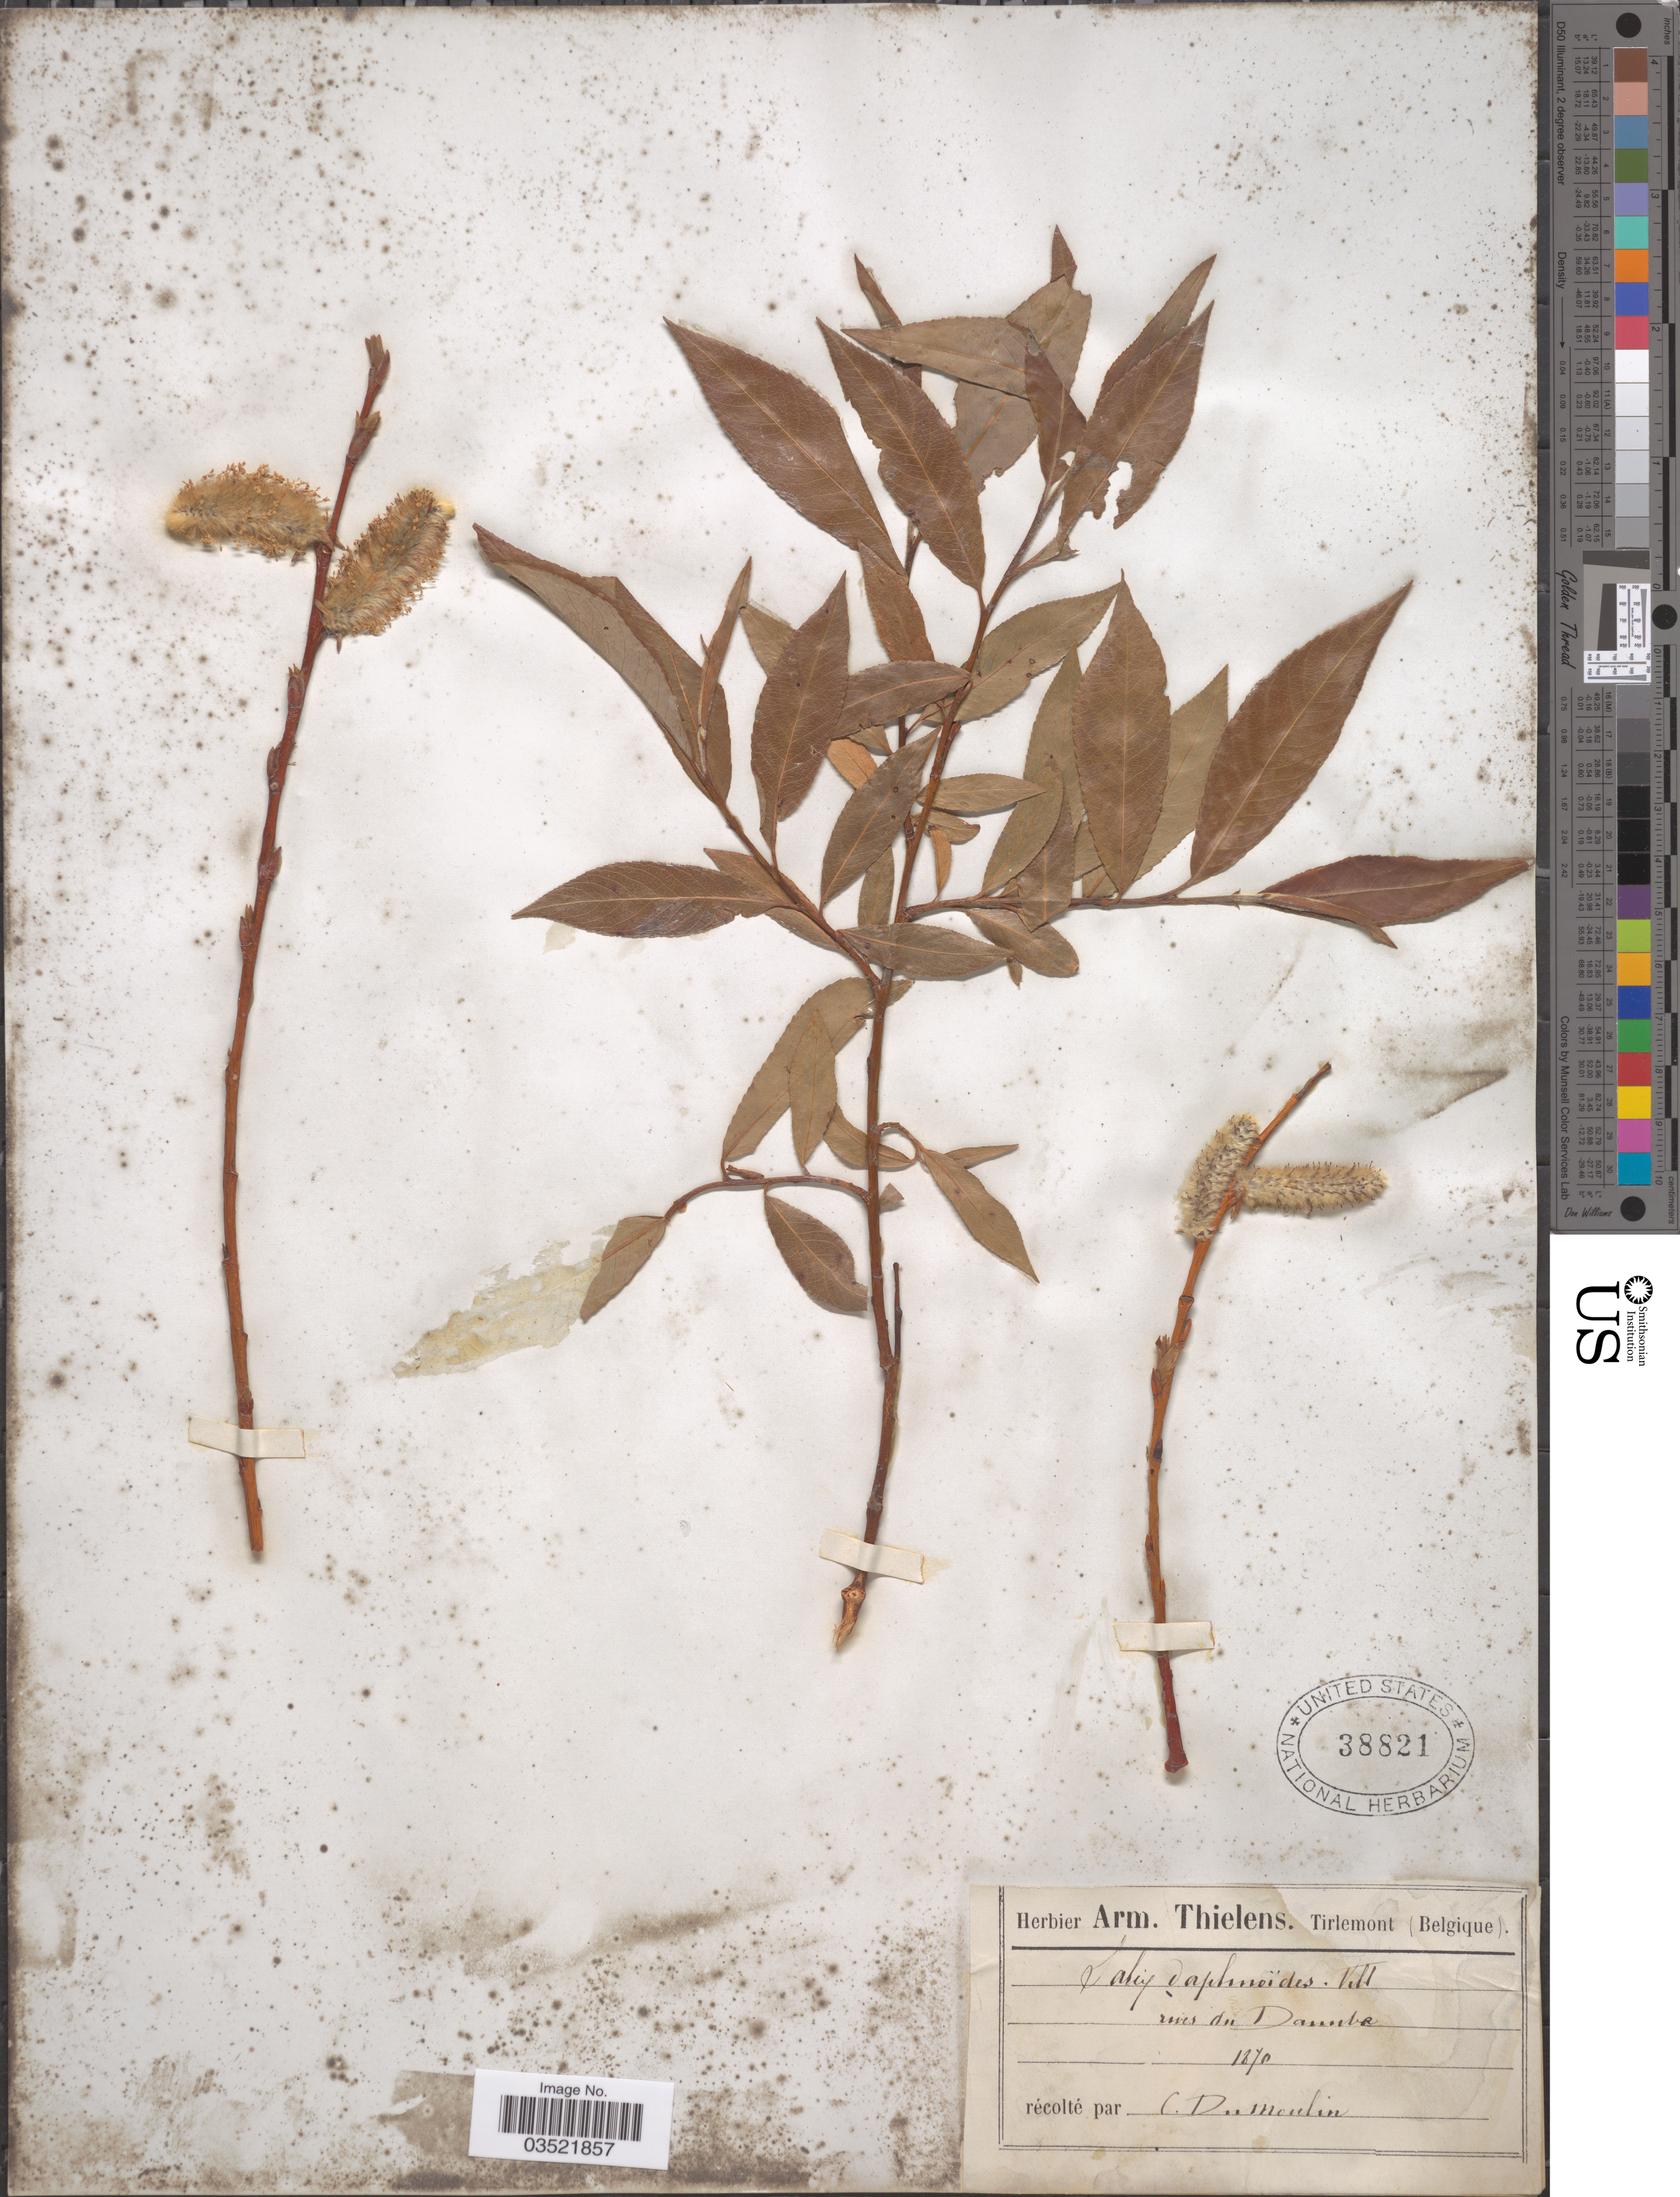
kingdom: Plantae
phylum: Tracheophyta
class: Magnoliopsida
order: Malpighiales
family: Salicaceae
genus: Salix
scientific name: Salix daphnoides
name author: Vill.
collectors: C. DuMoulin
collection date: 1870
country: Belgium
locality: Rives du Dannba.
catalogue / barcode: US 38821